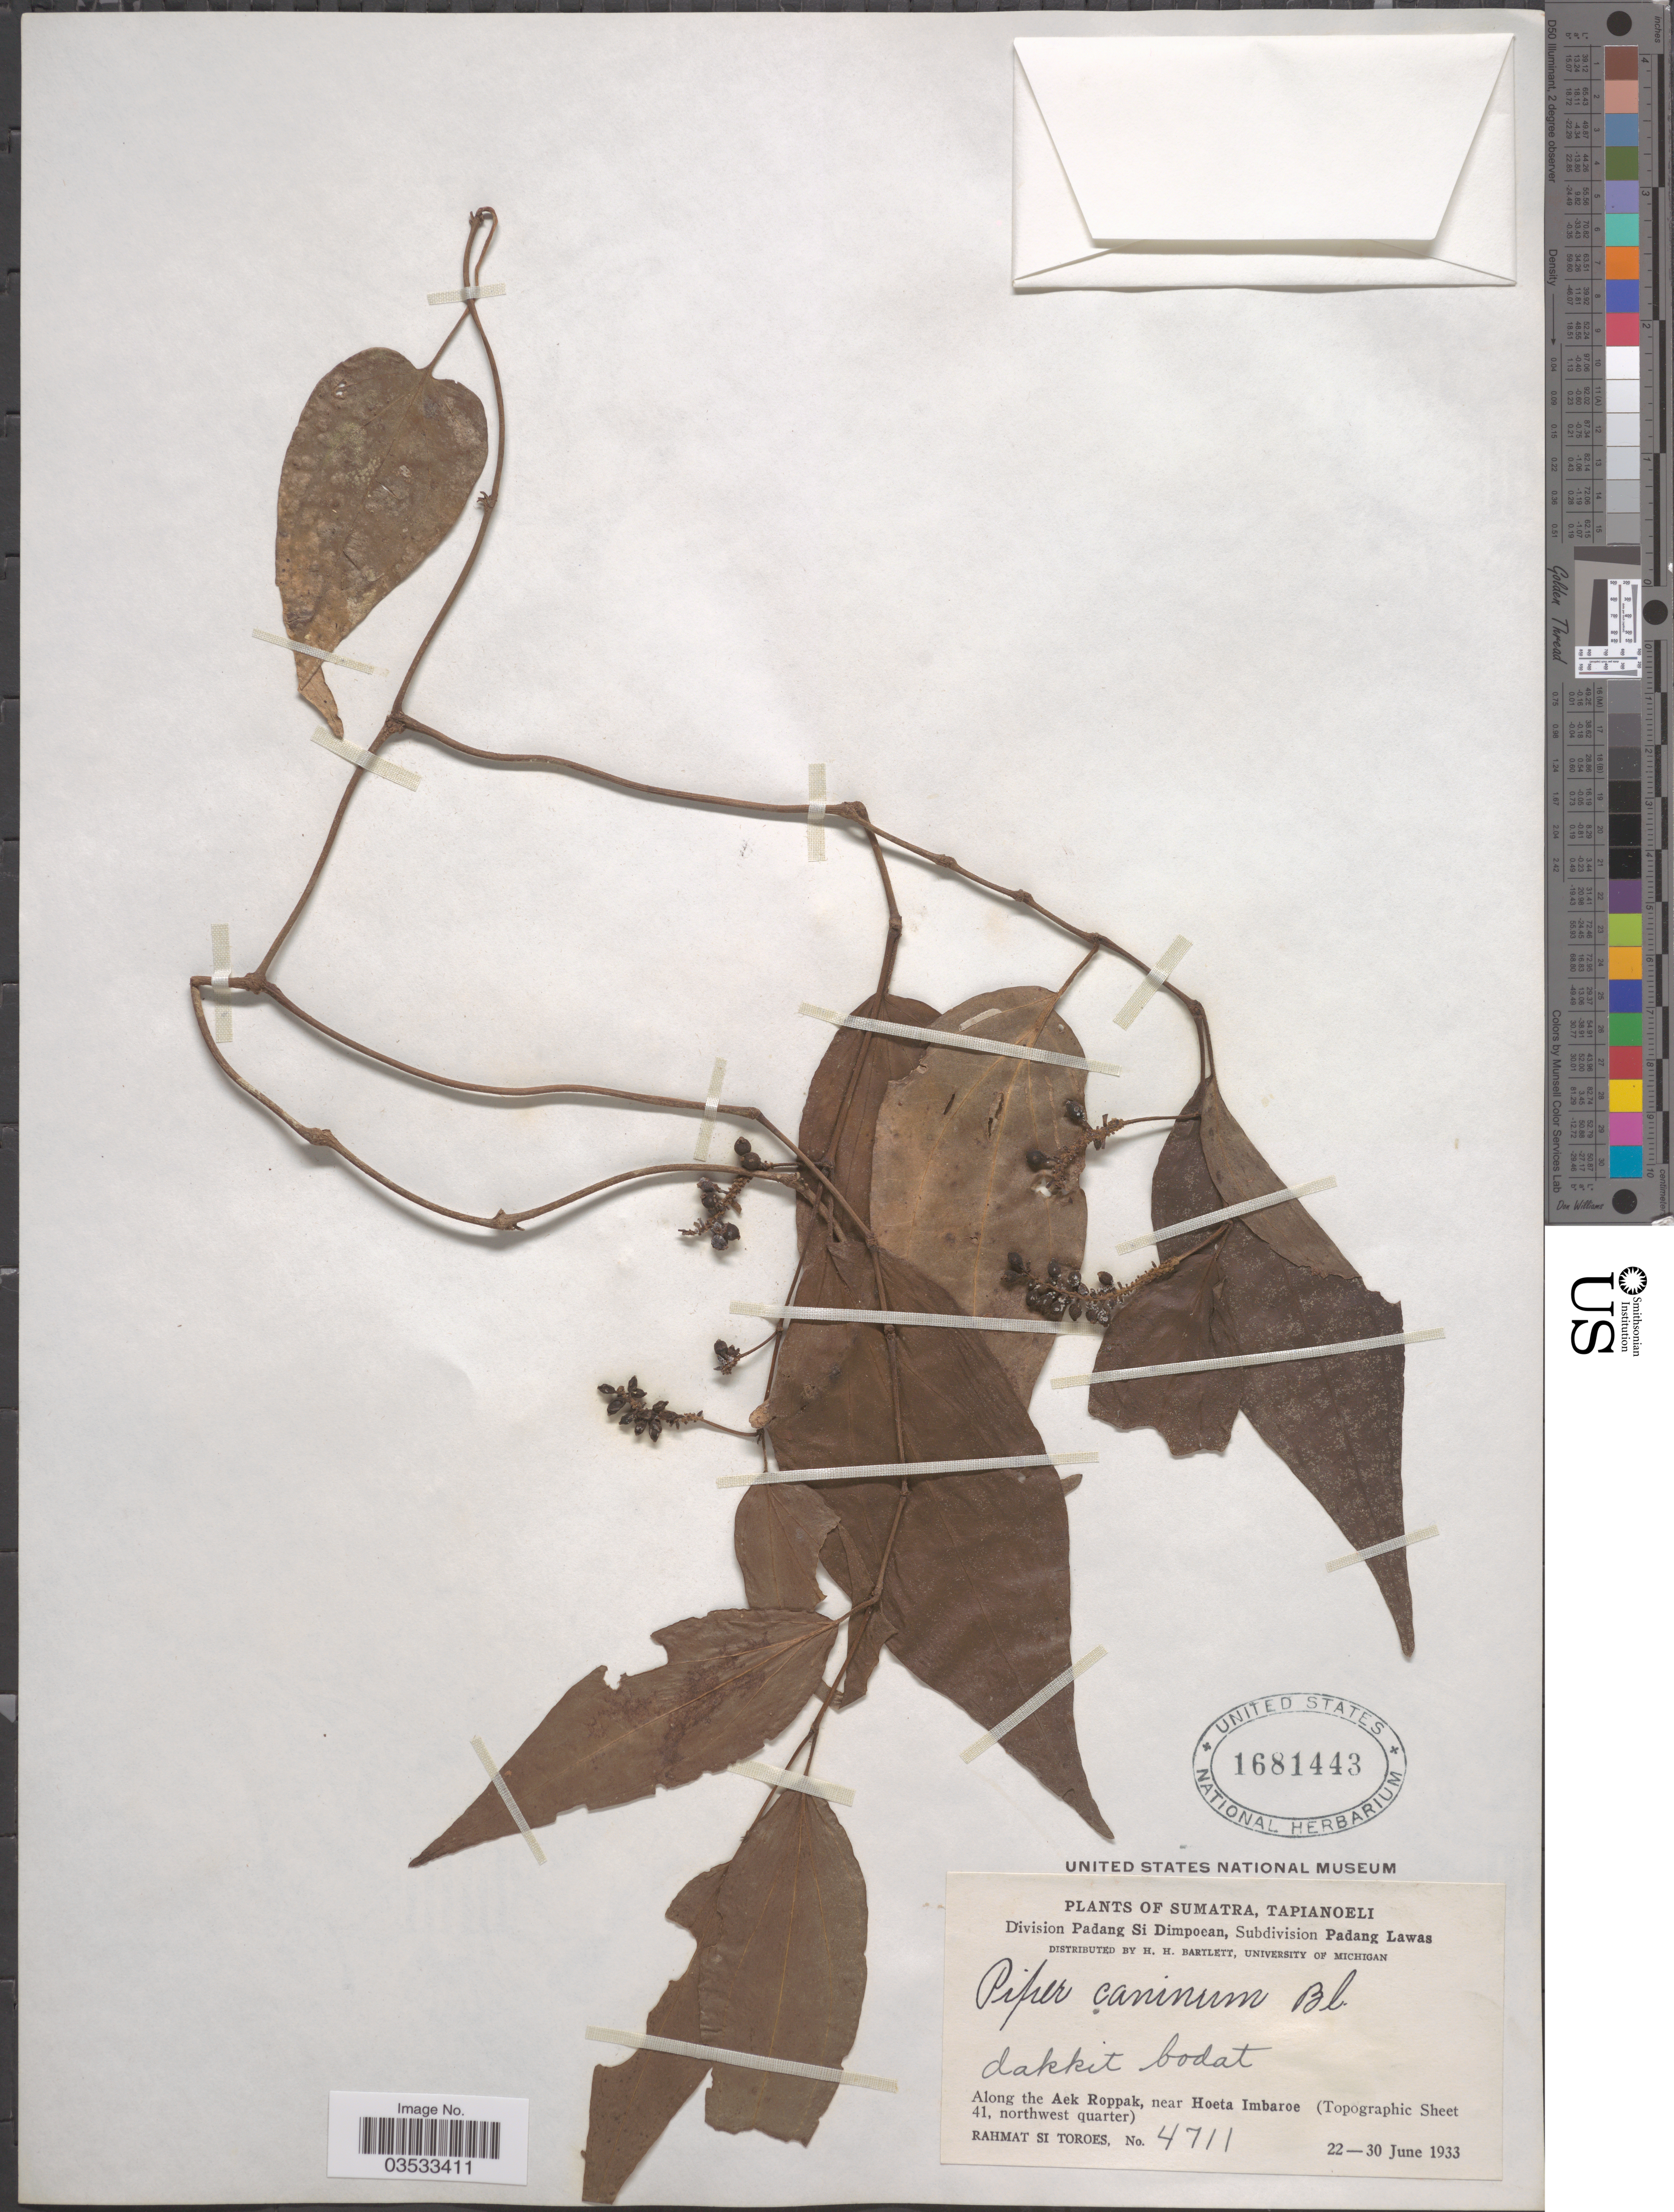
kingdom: Plantae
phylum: Tracheophyta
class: Magnoliopsida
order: Piperales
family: Piperaceae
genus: Piper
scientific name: Piper caninum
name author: Blume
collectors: Rahmat Si Boeea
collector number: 4711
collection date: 1933-06-22/1933-06-30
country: Indonesia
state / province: Sumatra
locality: Tapianoeli. Division Padang Si Dimpoean, Subdivision Padang Lawas. Dakkit bodat. Along the Aek Roppak, near Hoeta Imbaroe (Topographic Sheet 41, northwest quarter).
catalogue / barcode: US 1681443